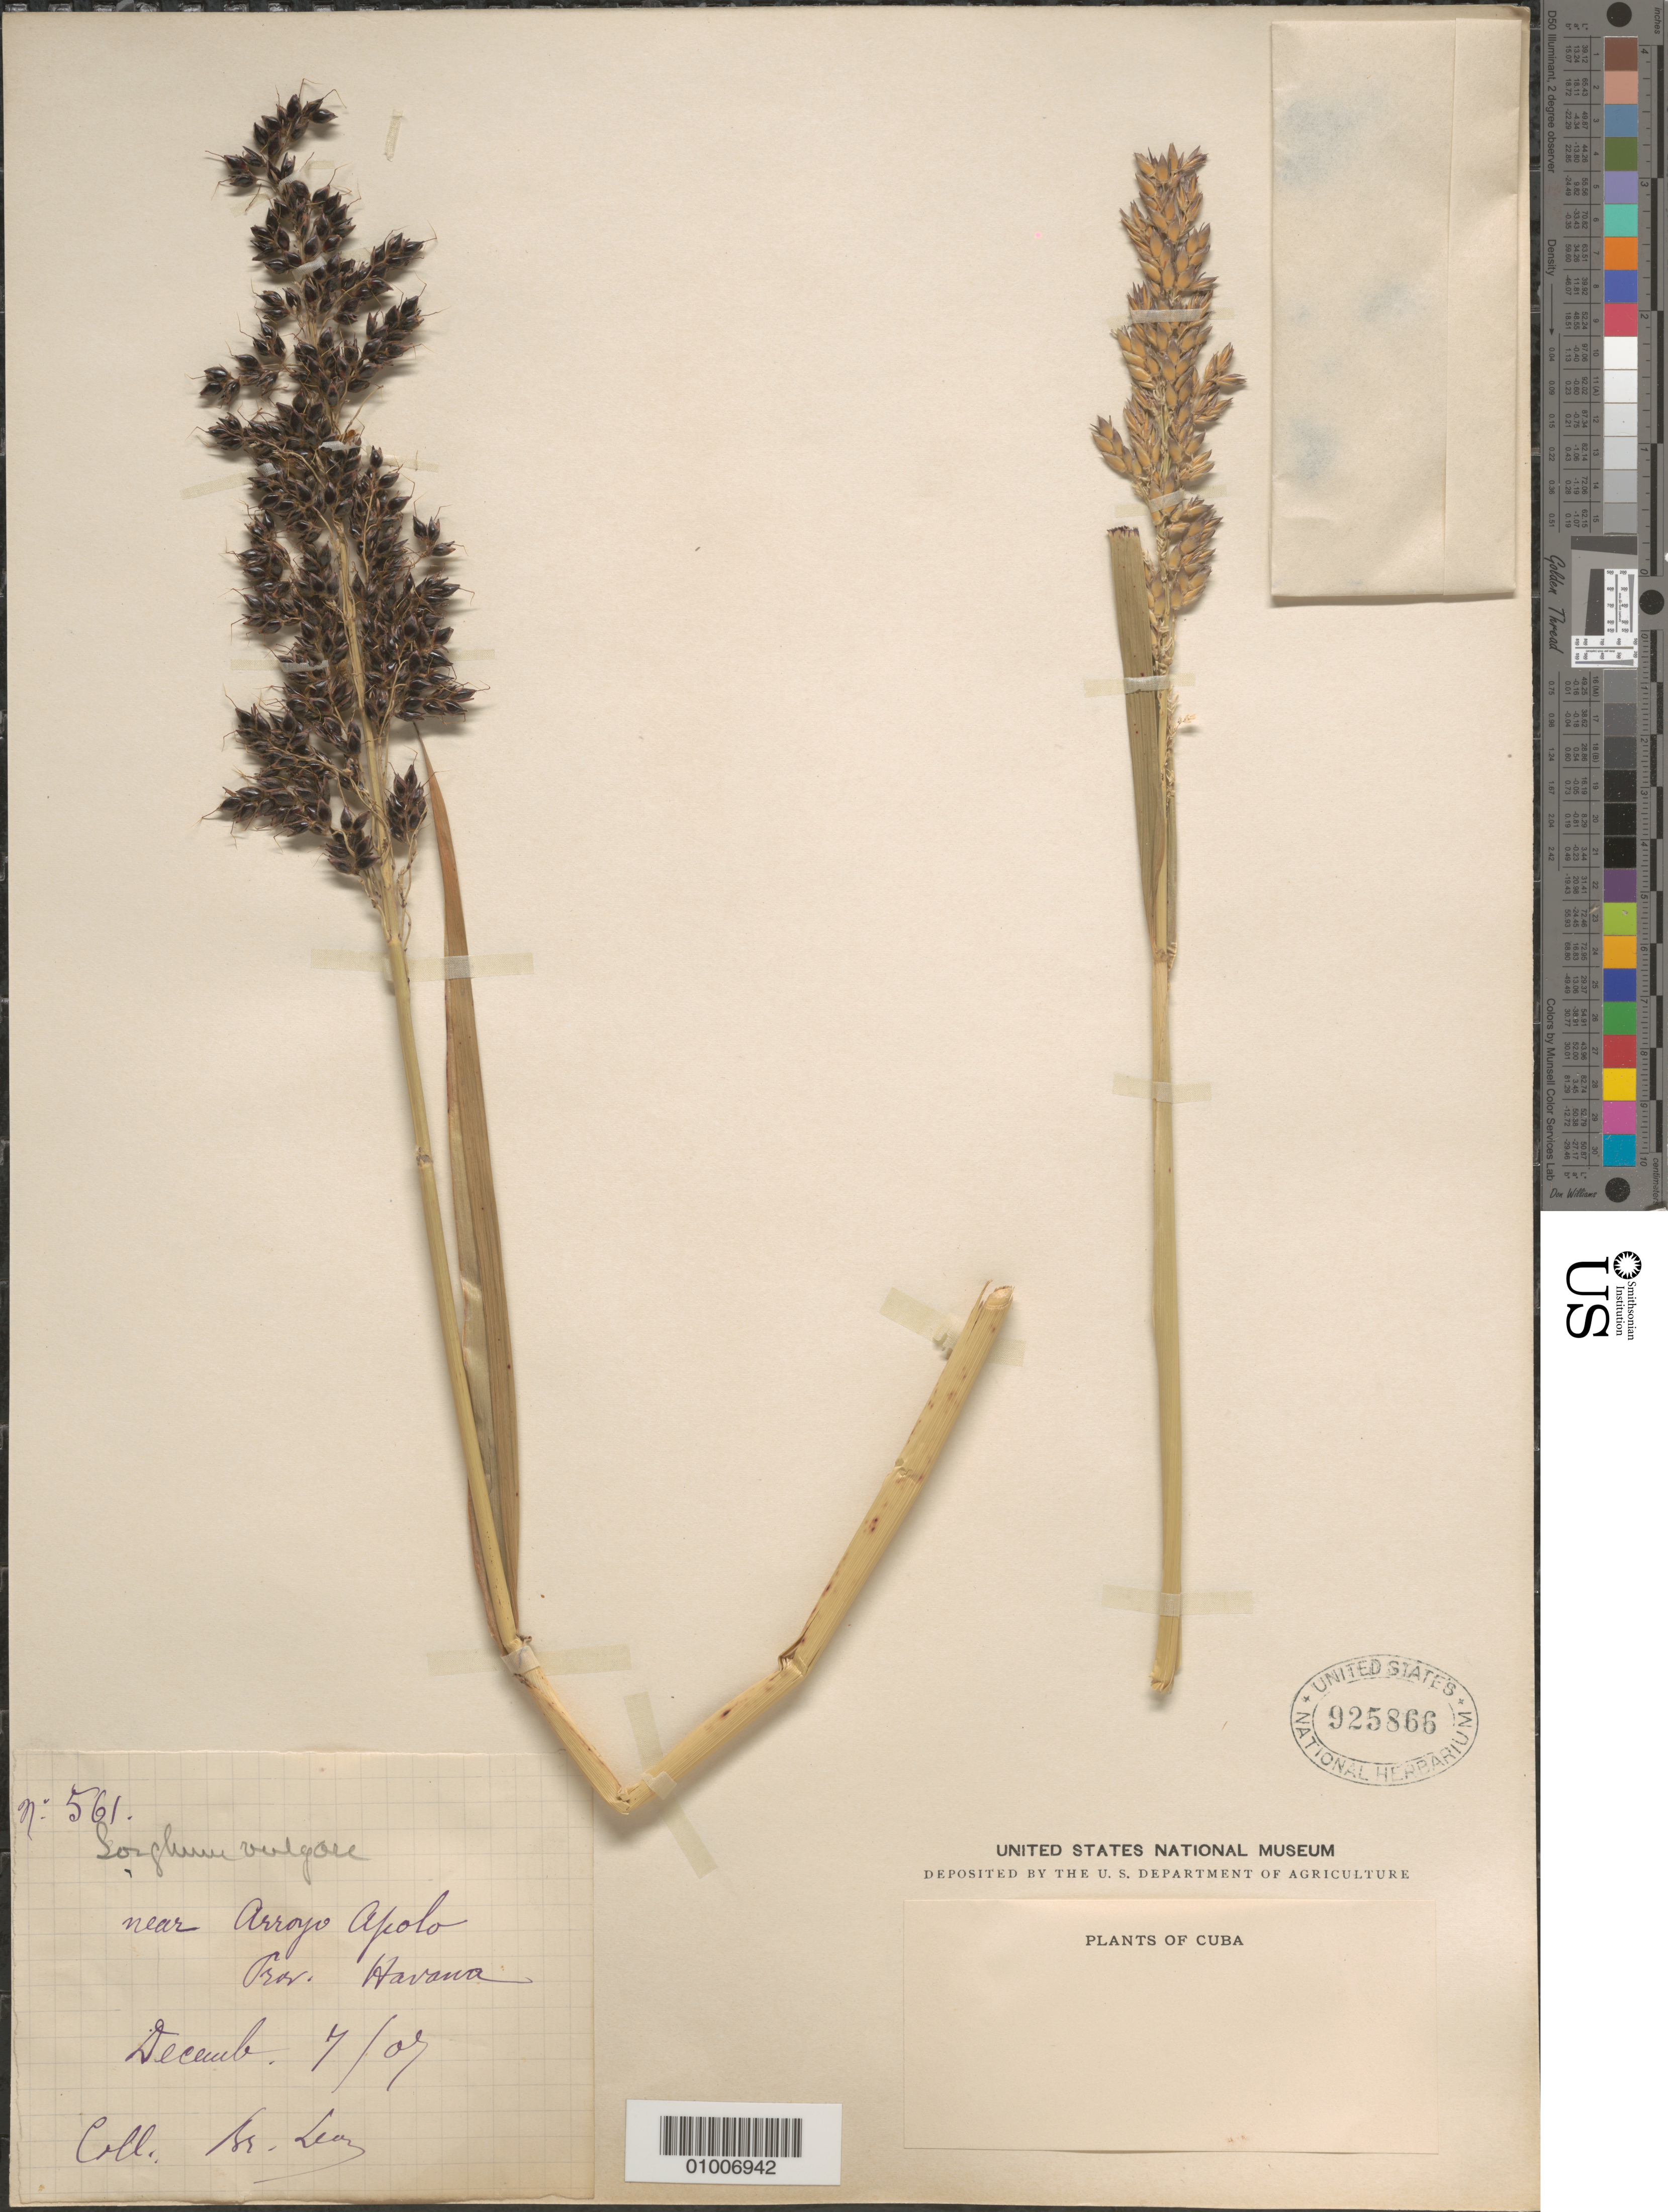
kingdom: Plantae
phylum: Tracheophyta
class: Liliopsida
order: Poales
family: Poaceae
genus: Sorghum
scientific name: Sorghum vulgare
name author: (L.) Pers.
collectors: Bro. León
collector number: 561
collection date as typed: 07 Dec 1907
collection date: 1907-12-07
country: Cuba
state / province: La Habana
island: Cuba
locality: La Habana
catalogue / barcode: US 925866